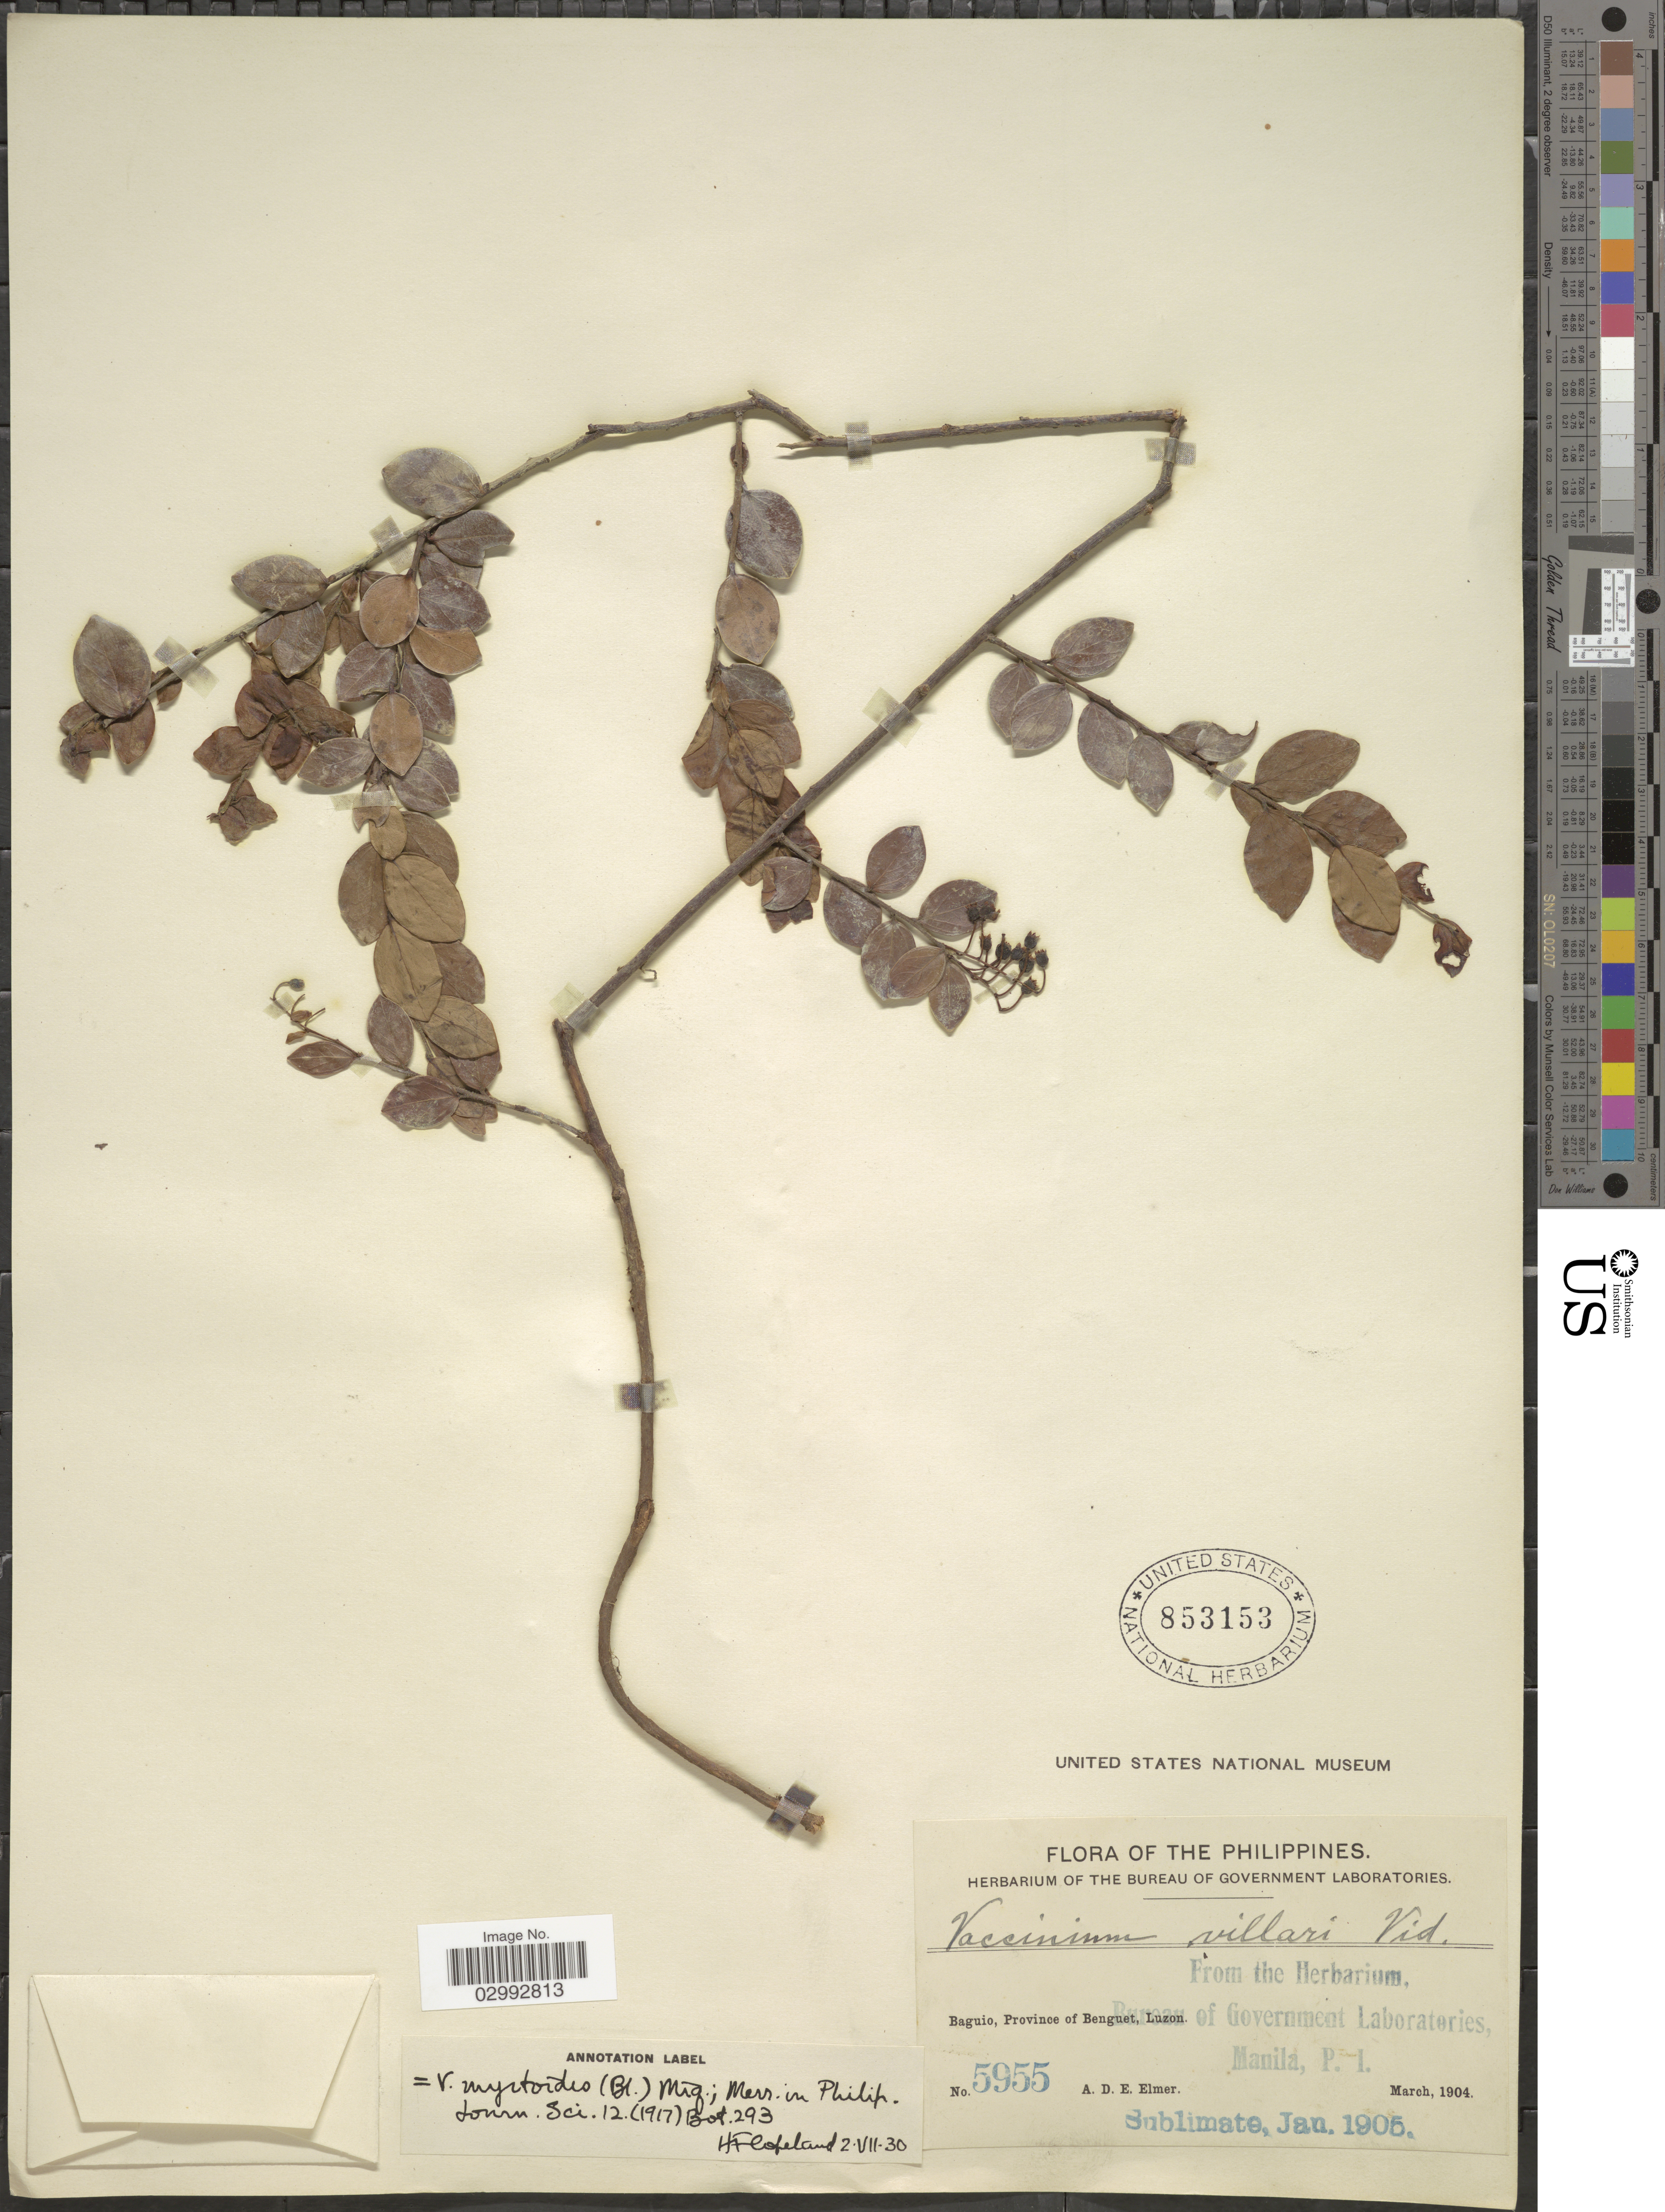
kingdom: Plantae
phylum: Tracheophyta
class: Magnoliopsida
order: Ericales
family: Ericaceae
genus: Vaccinium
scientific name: Vaccinium myrtoides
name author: Miq.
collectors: A. D. E. Elmer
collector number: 5955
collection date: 1904-03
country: Philippines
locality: Baguio, Province of Benguet, Luzon.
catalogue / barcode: US 853153